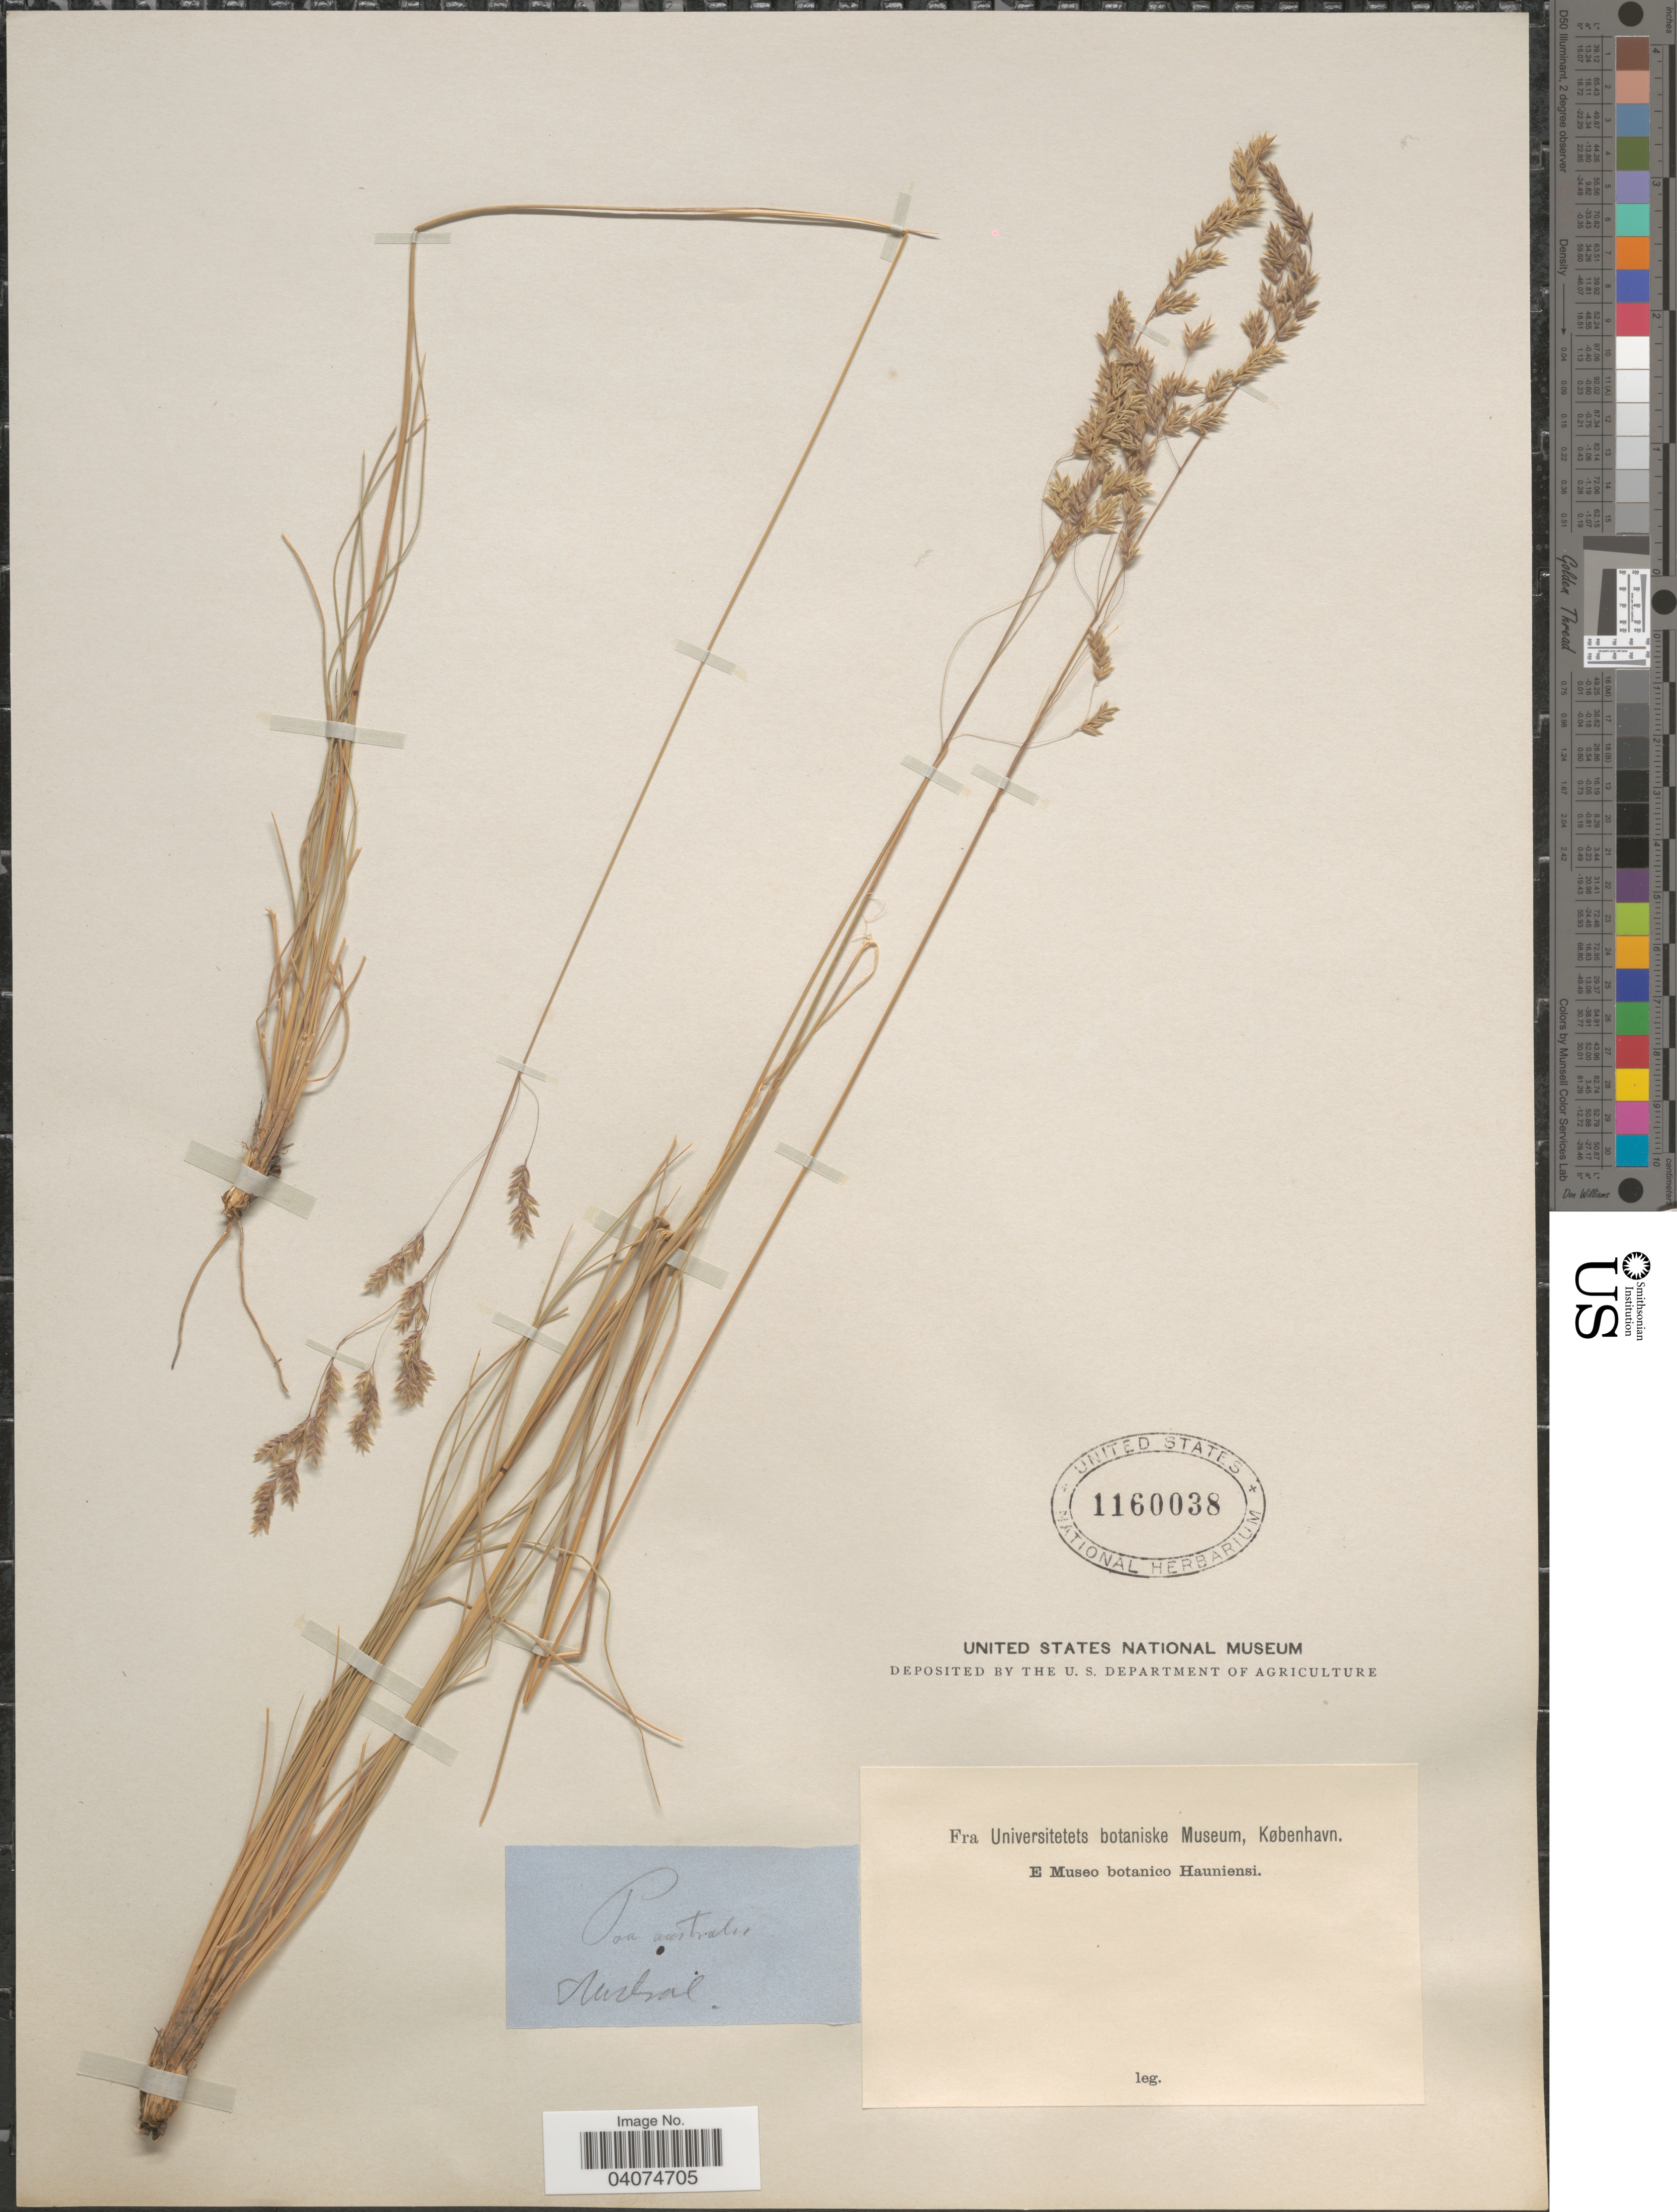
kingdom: Plantae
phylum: Tracheophyta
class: Liliopsida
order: Poales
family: Poaceae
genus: Poa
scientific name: Poa sp.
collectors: ex Mus. Bot. Hauniense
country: Australia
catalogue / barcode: US 1160038